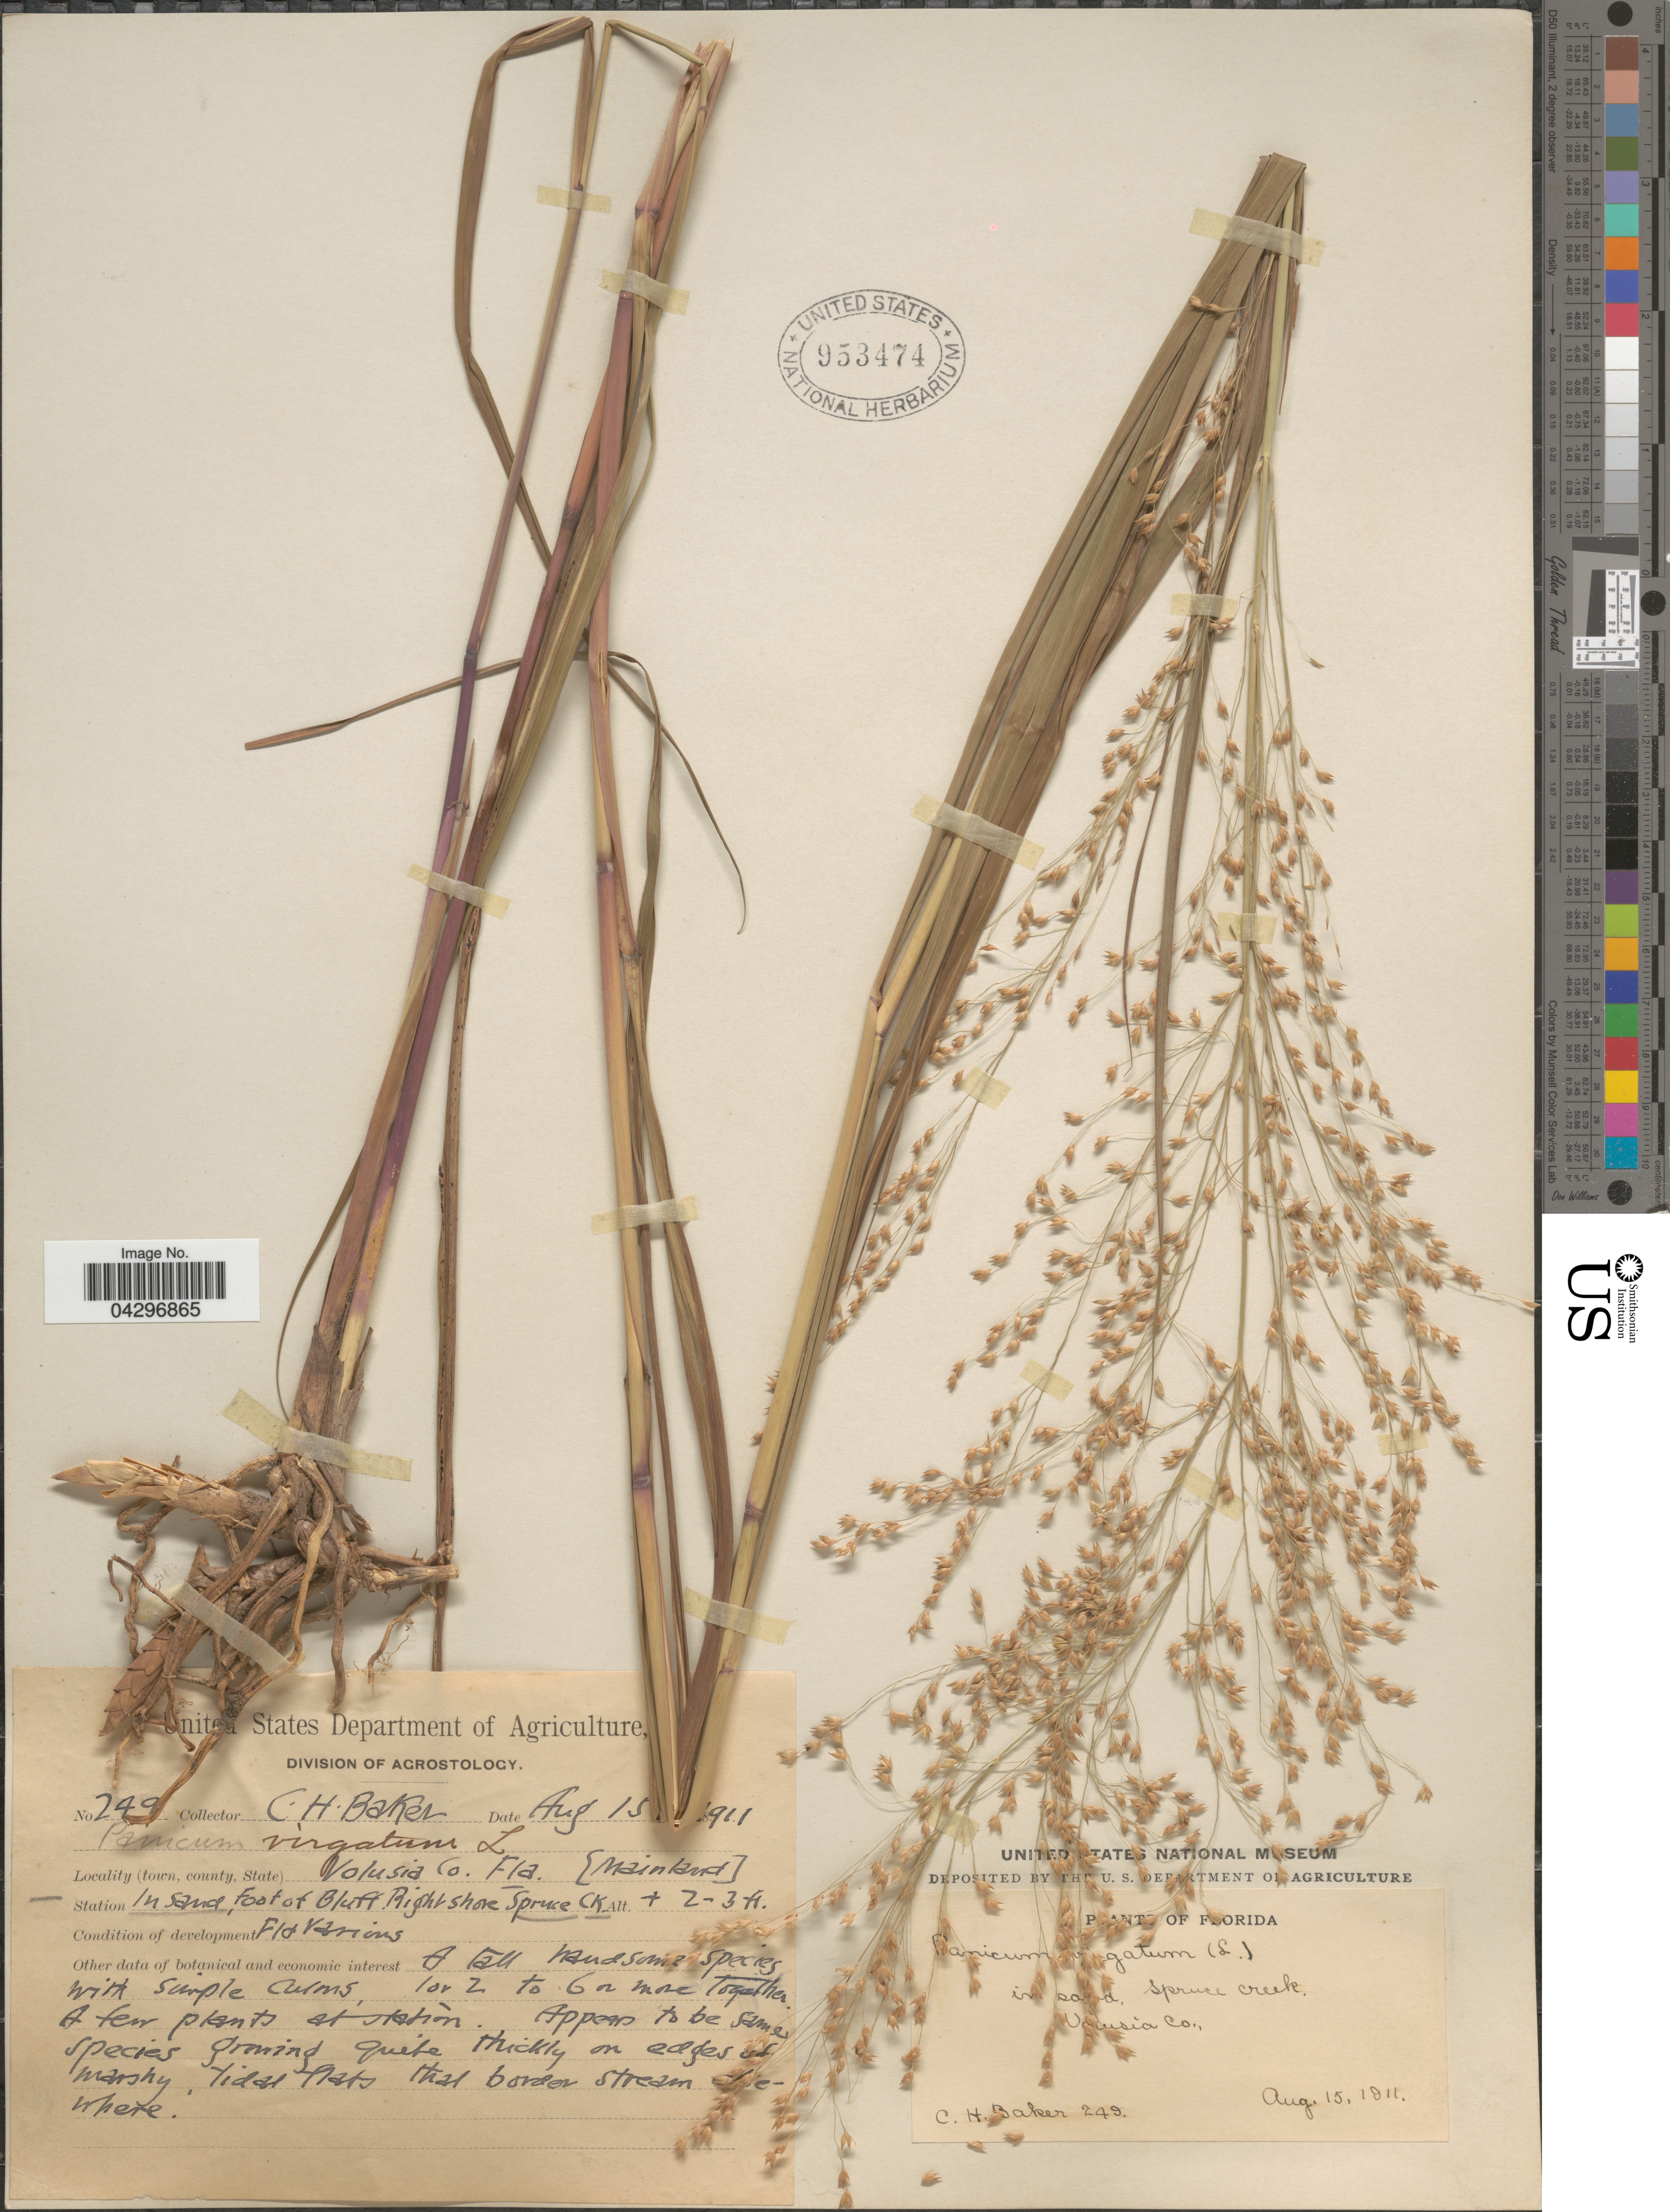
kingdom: Plantae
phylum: Tracheophyta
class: Liliopsida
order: Poales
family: Poaceae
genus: Panicum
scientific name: Panicum virgatum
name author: L.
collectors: C. H. Baker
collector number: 249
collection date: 1911-08-15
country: United States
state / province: Florida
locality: Volusia Co. [Mainland]. In sand, Foot of Bluff. Right shore Spruce Ck.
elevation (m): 1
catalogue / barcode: US 953474